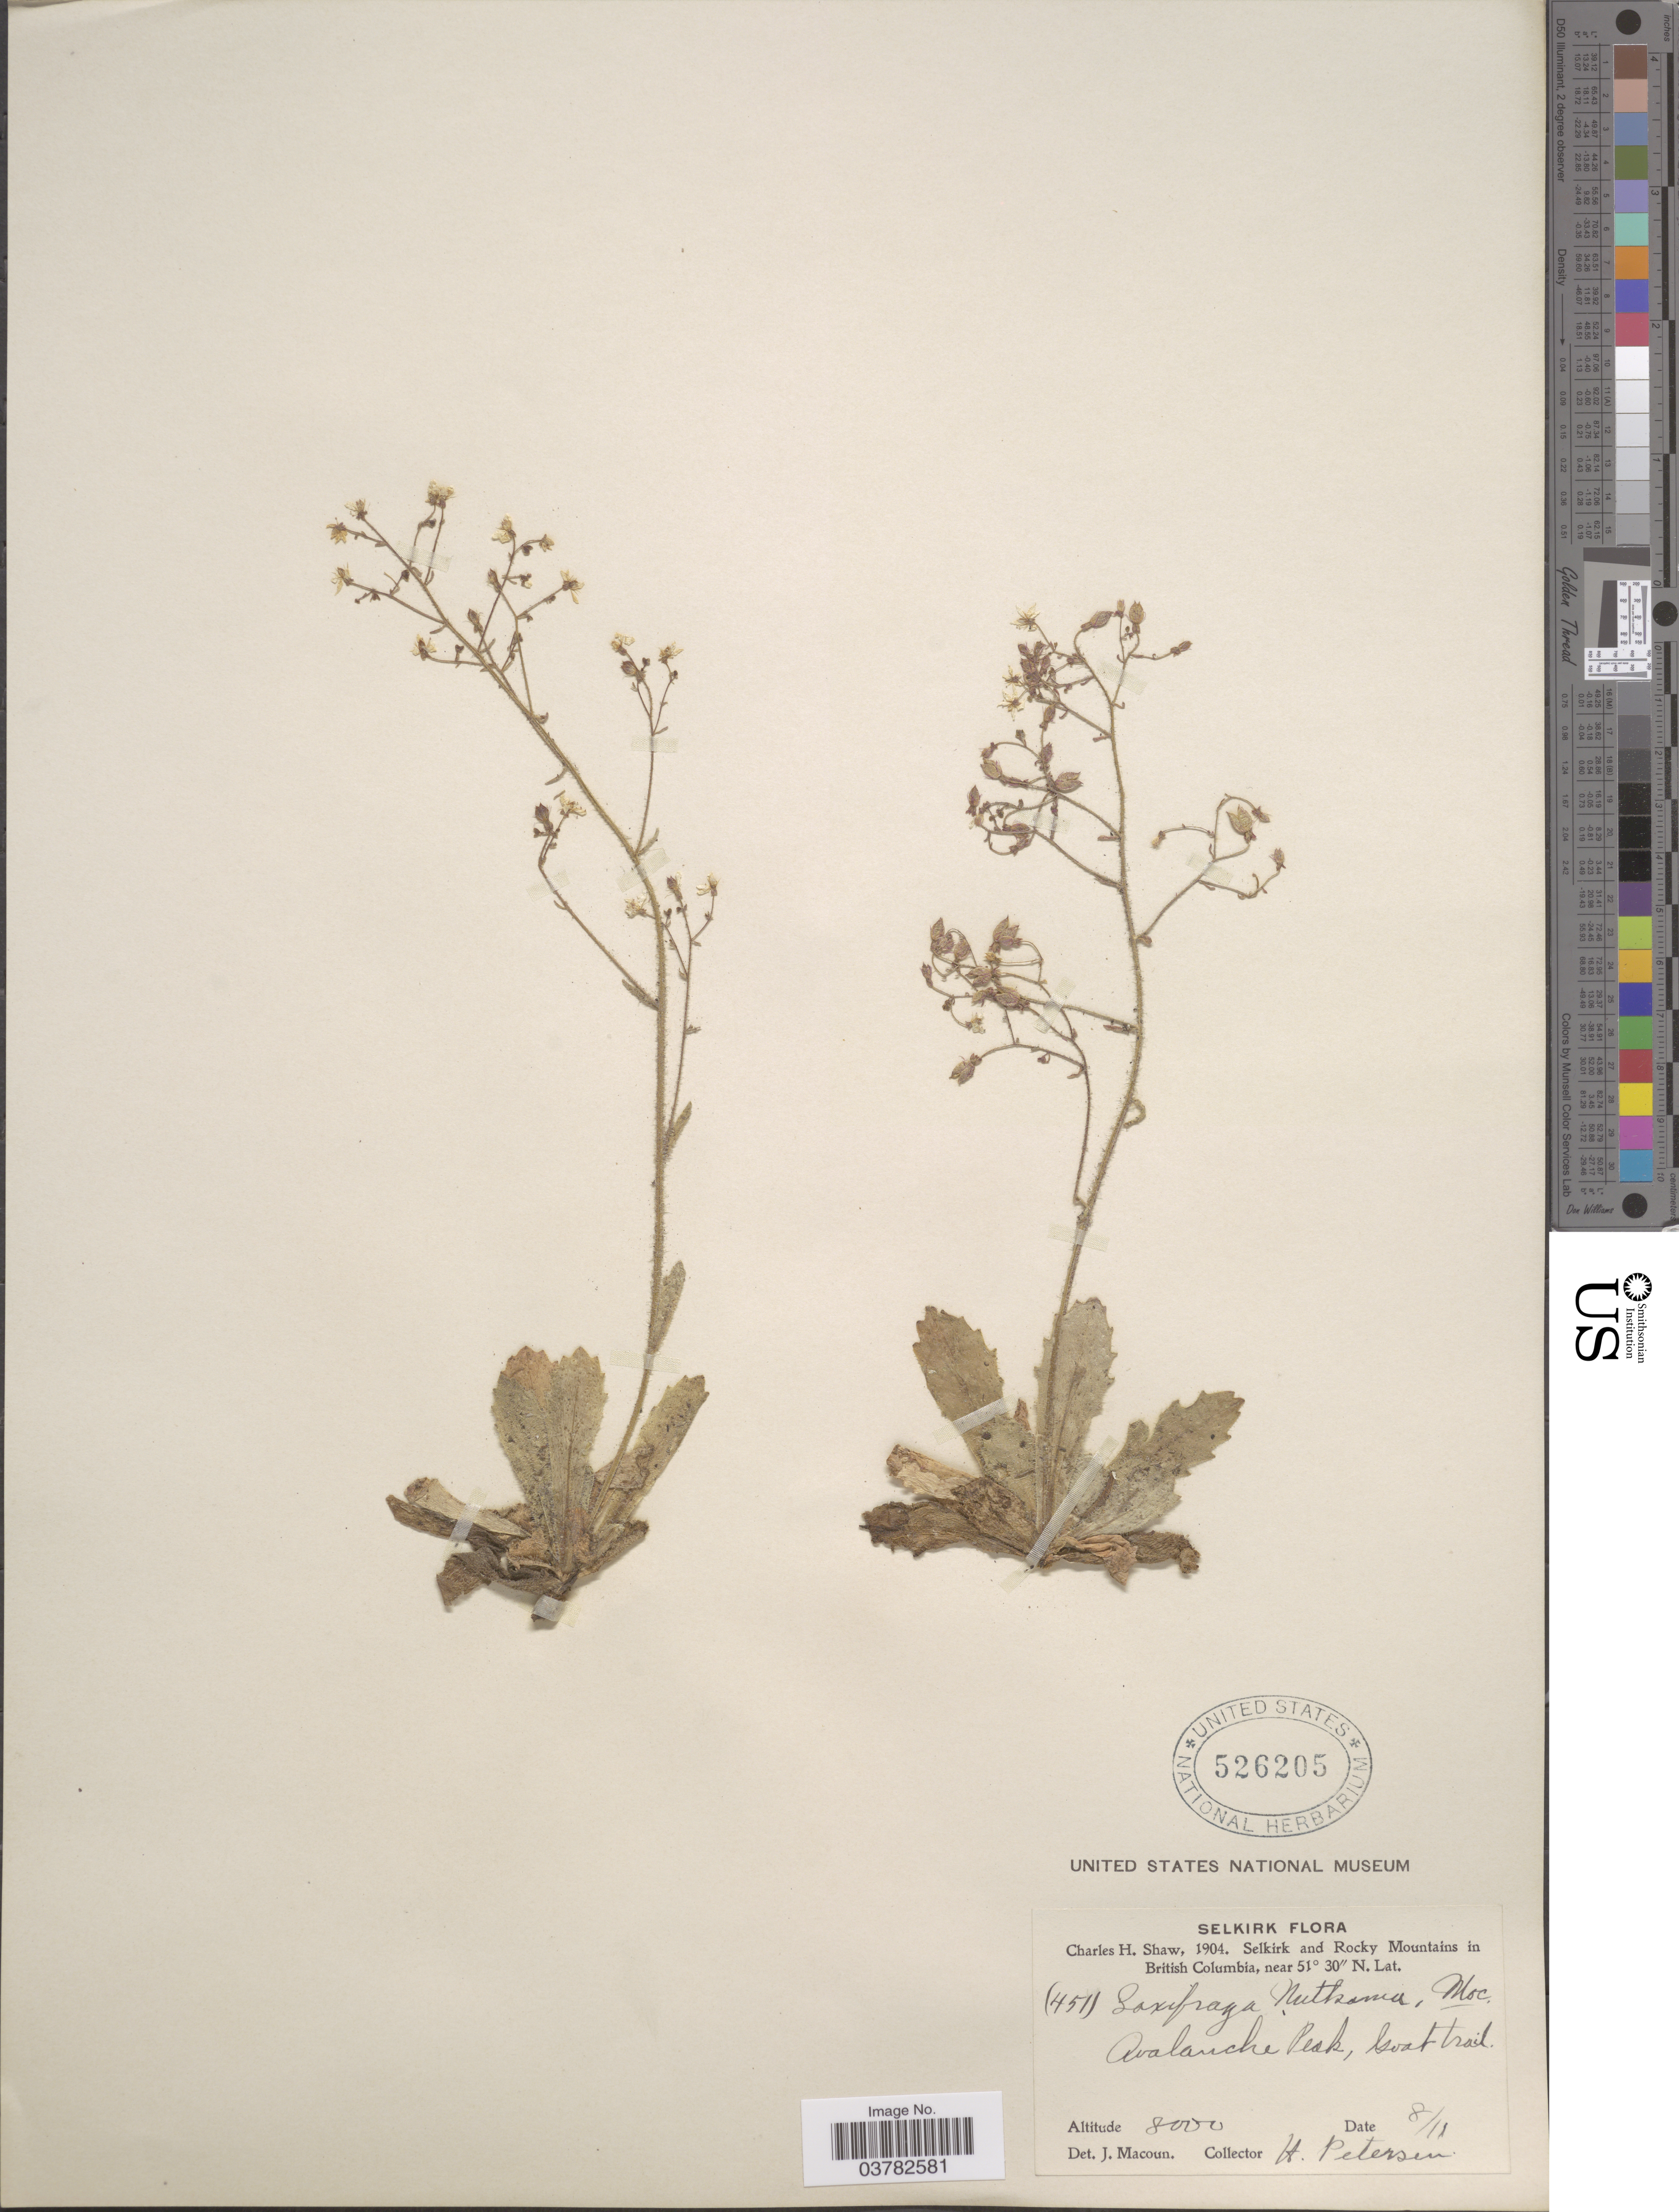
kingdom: Plantae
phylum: Tracheophyta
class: Magnoliopsida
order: Saxifragales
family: Saxifragaceae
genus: Micranthes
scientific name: Micranthes stellaris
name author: (L.) Galasso et al.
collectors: H. Petersen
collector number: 451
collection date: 1904-11-08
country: Canada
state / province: British Columbia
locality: Selkirk. Selkirk and Rocky Mountains in British Columbia. Avalanche Peak, Goat trail.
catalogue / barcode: US 526205